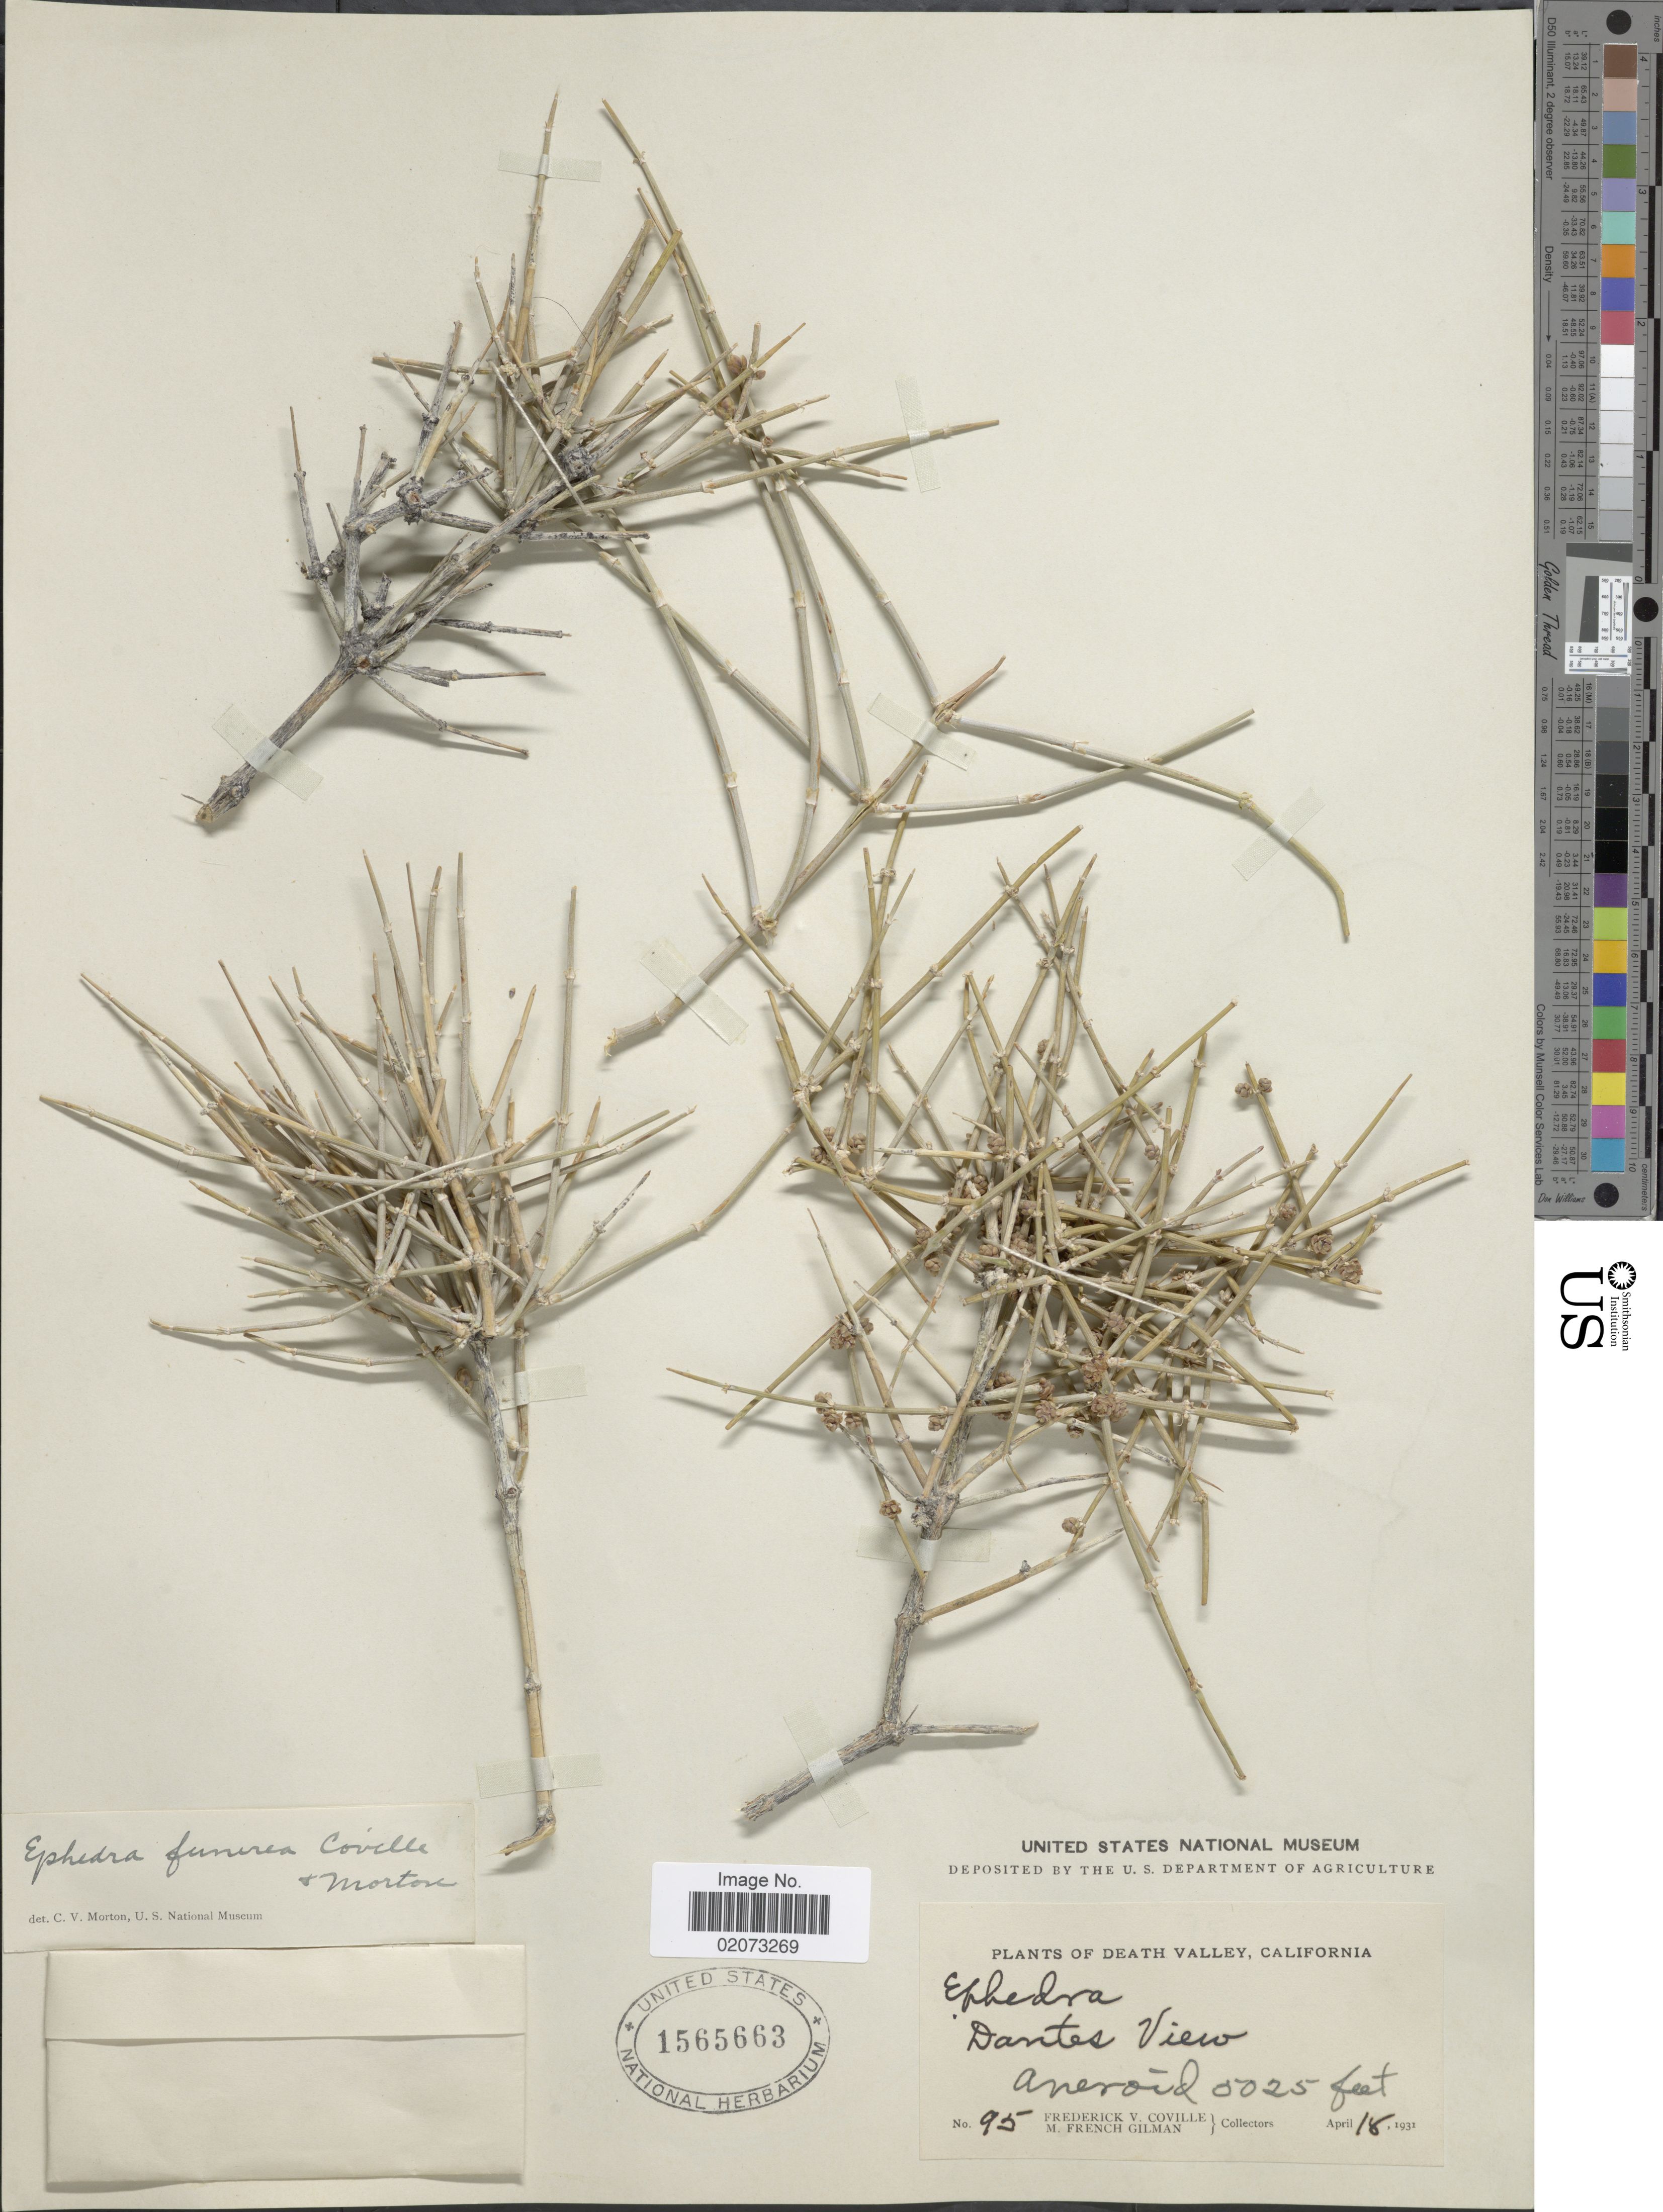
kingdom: Plantae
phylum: Tracheophyta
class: Gnetopsida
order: Ephedrales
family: Ephedraceae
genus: Ephedra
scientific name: Ephedra funerea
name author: Coville & C.V. Morton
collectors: F. V. Coville & M. F. Gilman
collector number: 95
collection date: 1931-04-18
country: United States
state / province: California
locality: Death Valley. Dantes View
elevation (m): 1532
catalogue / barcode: US 1565663